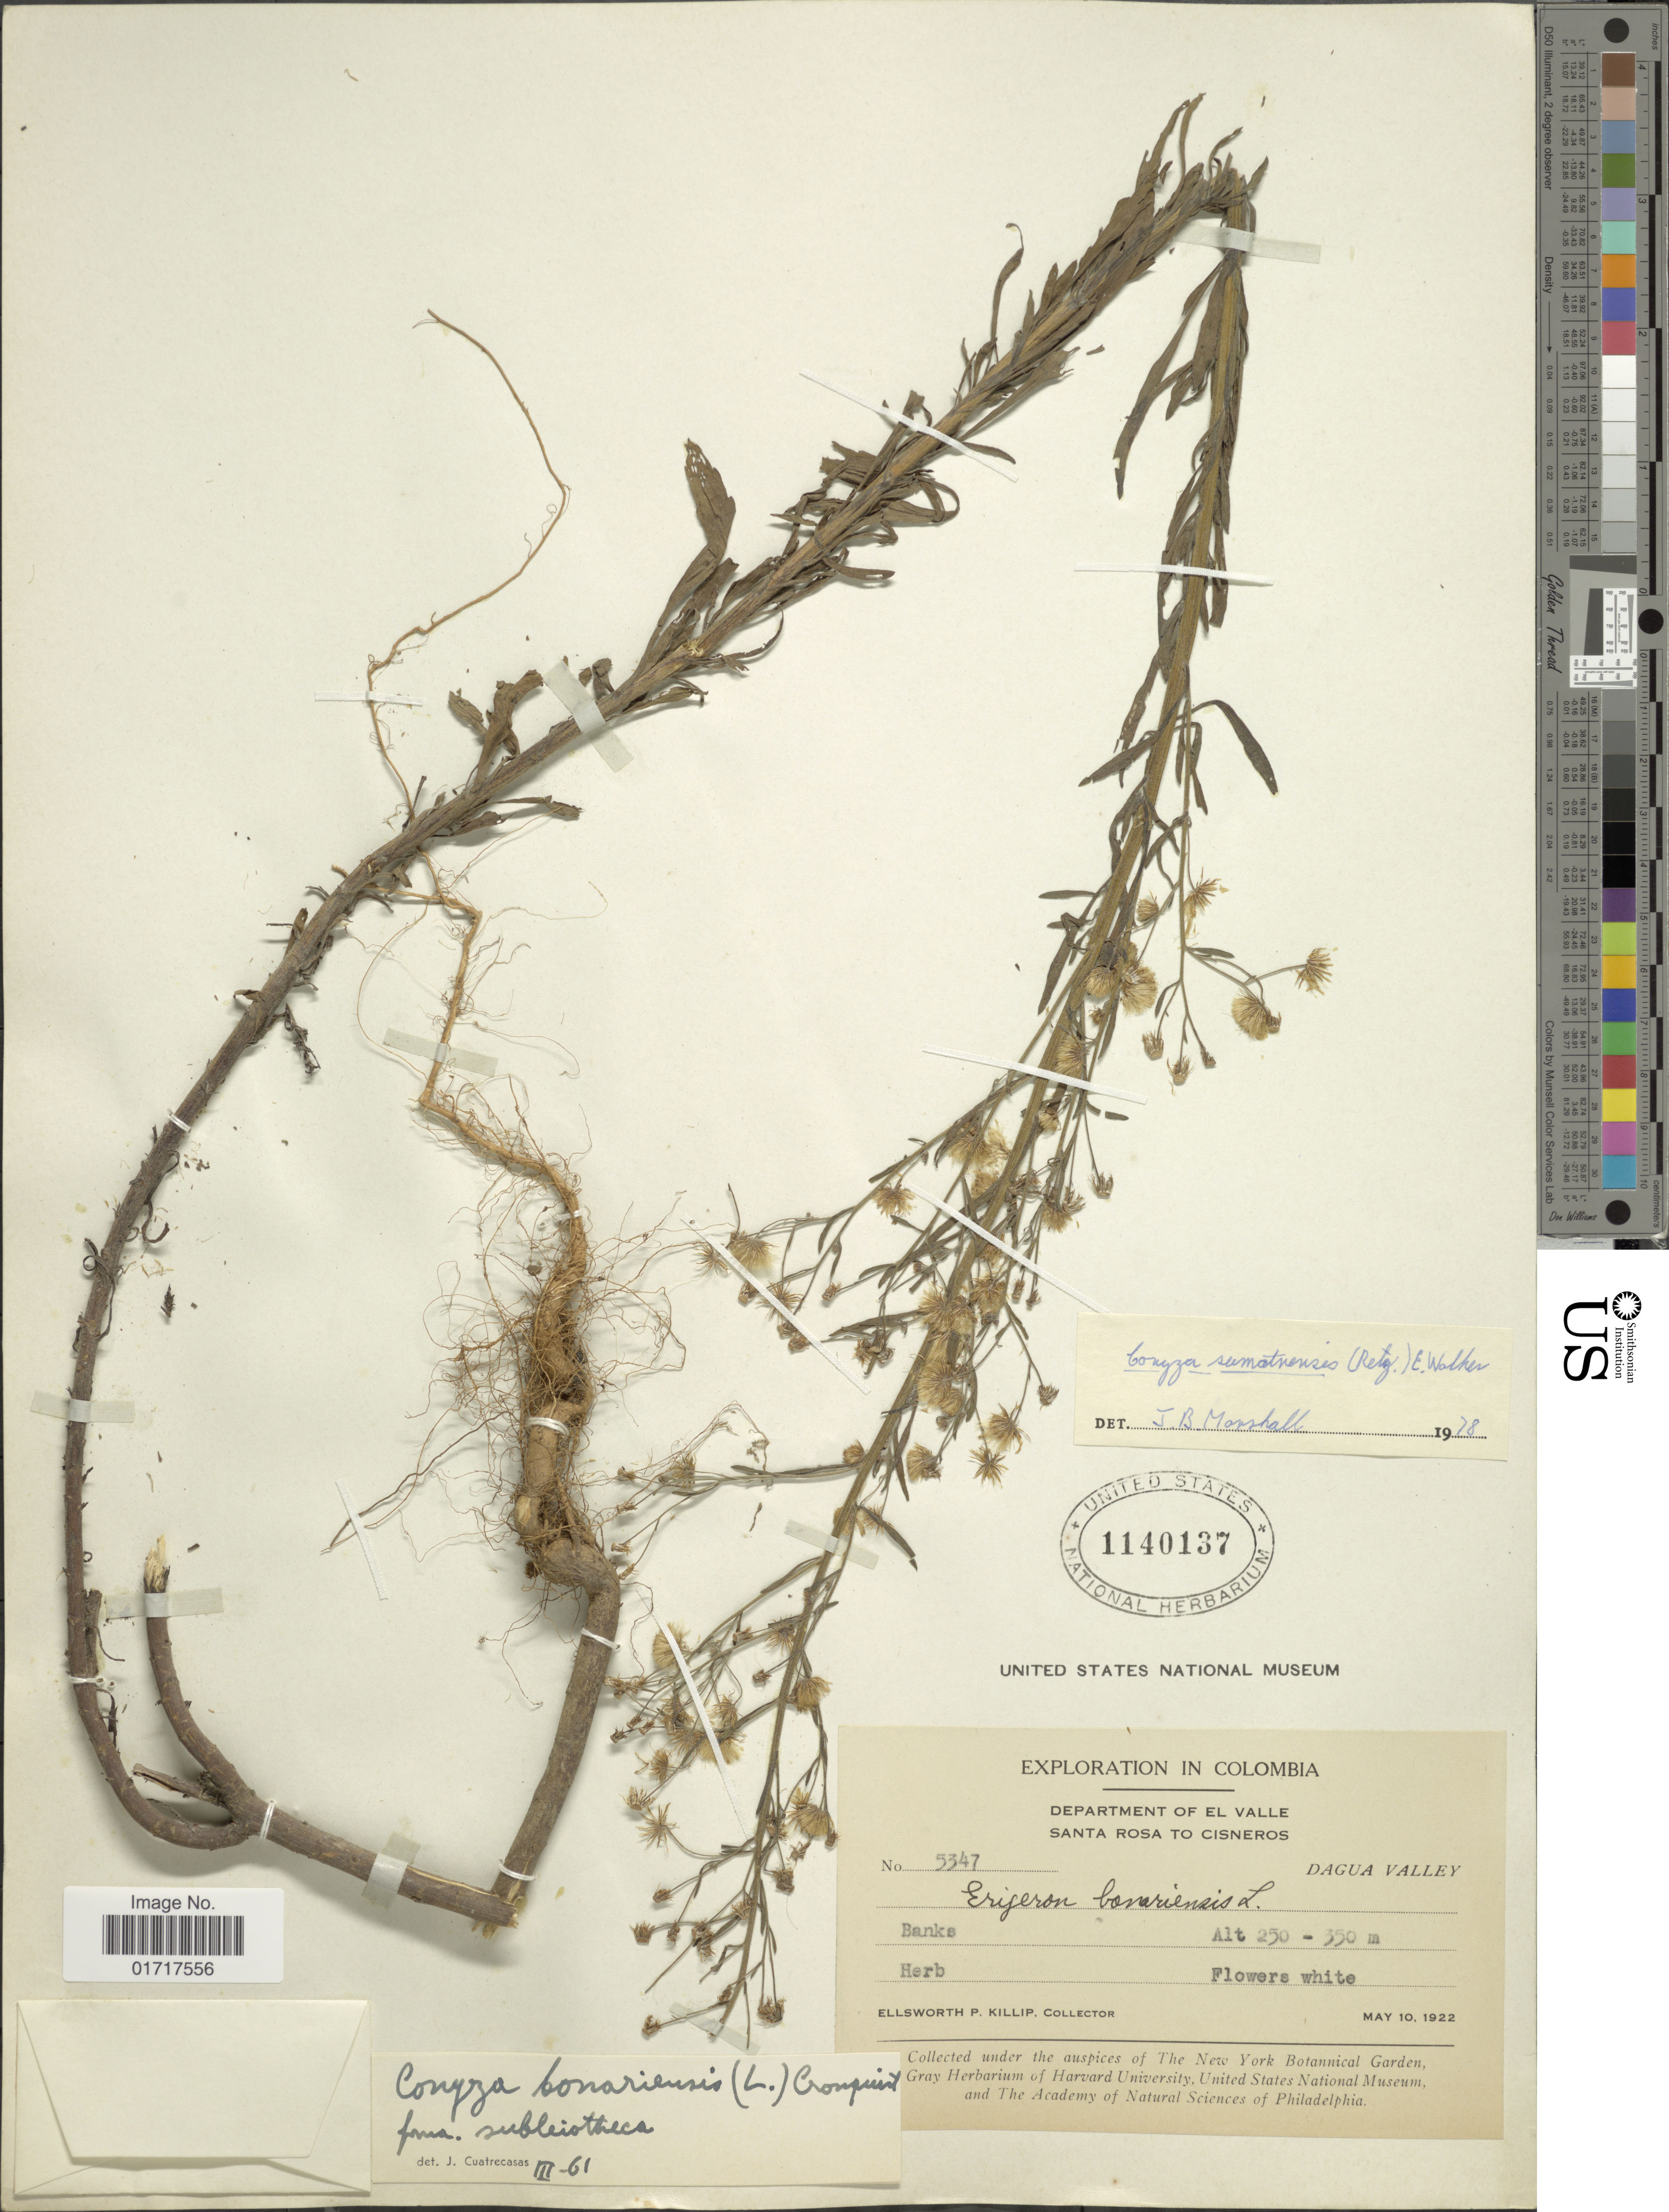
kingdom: Plantae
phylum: Tracheophyta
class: Magnoliopsida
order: Asterales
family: Asteraceae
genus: Conyza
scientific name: Conyza sumatrensis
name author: (Retz.) E. Walker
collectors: E. P. Killip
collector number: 5347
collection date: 1922-05-10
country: Colombia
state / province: Valle del Cauca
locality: Department of el Valle, Santa Rosa to Cisneros. Vagua Valley.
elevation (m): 250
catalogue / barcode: US 1140137